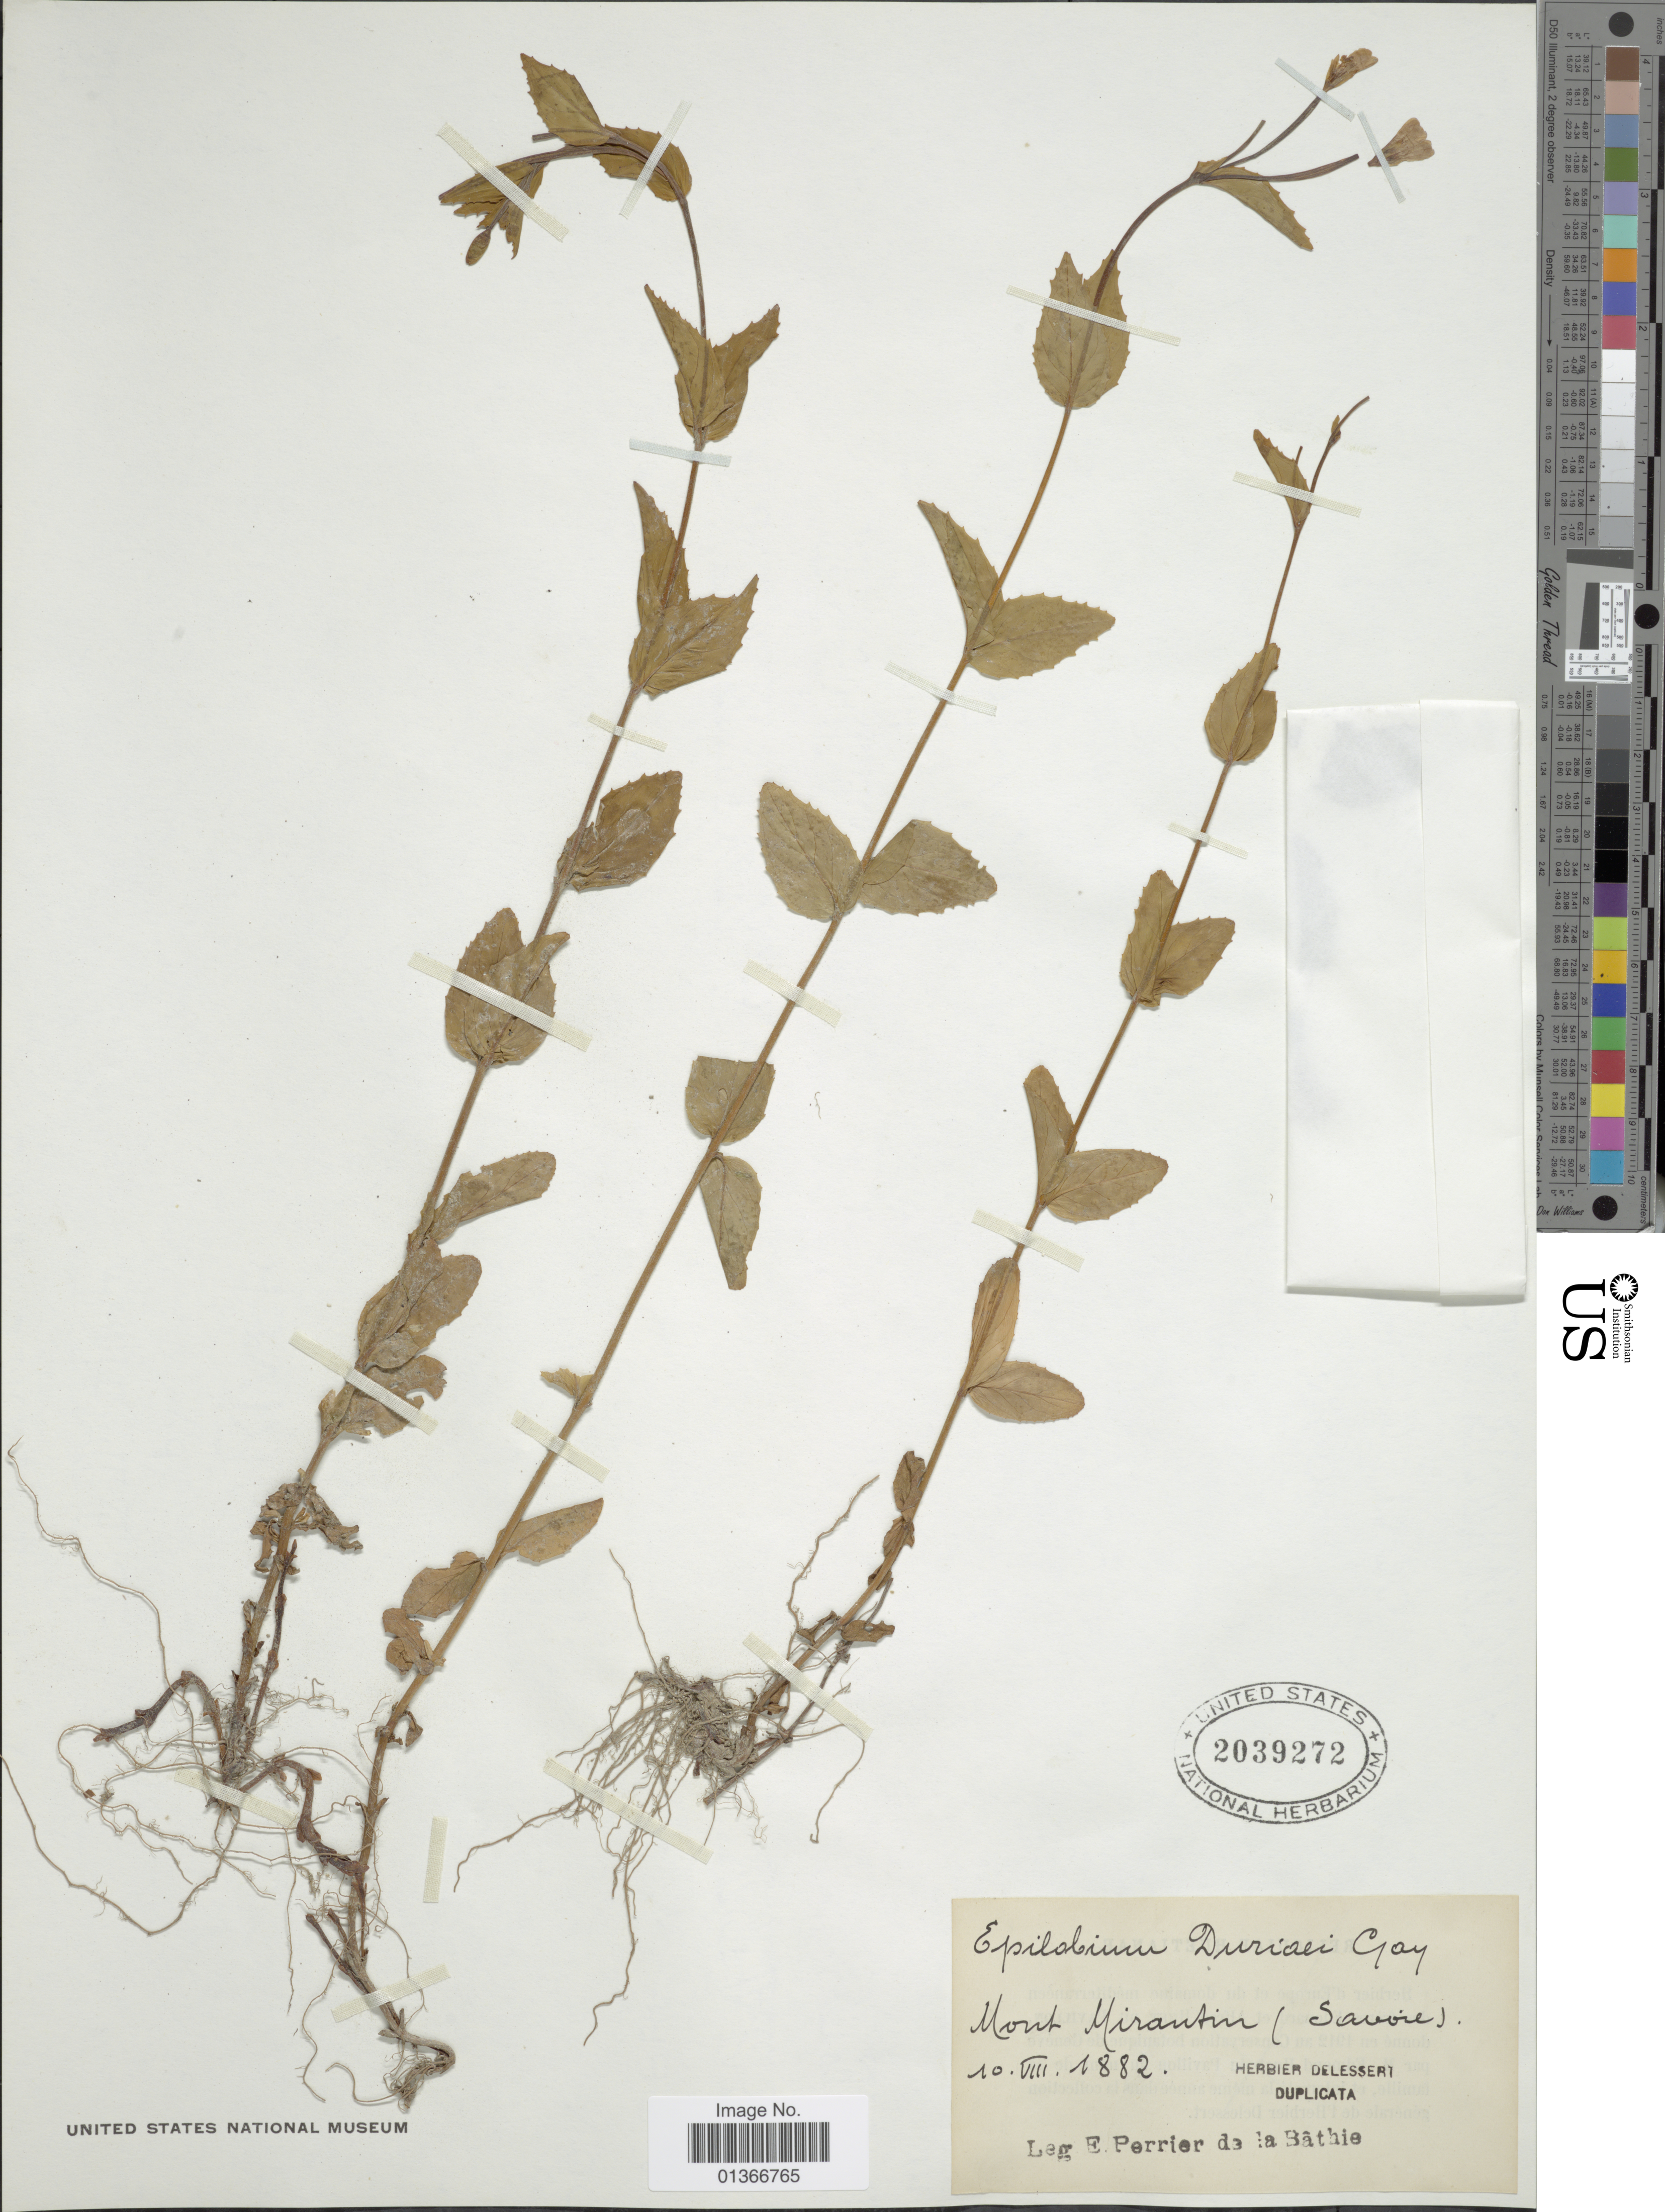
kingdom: Plantae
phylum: Tracheophyta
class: Magnoliopsida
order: Myrtales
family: Onagraceae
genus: Epilobium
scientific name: Epilobium duriaei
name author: J. Gay ex Godr.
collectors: E. Perrier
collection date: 1882-08-10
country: France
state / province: Auvergne-Rhône-Alpes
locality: Mont Mirantin (Savoie).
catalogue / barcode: US 2039272